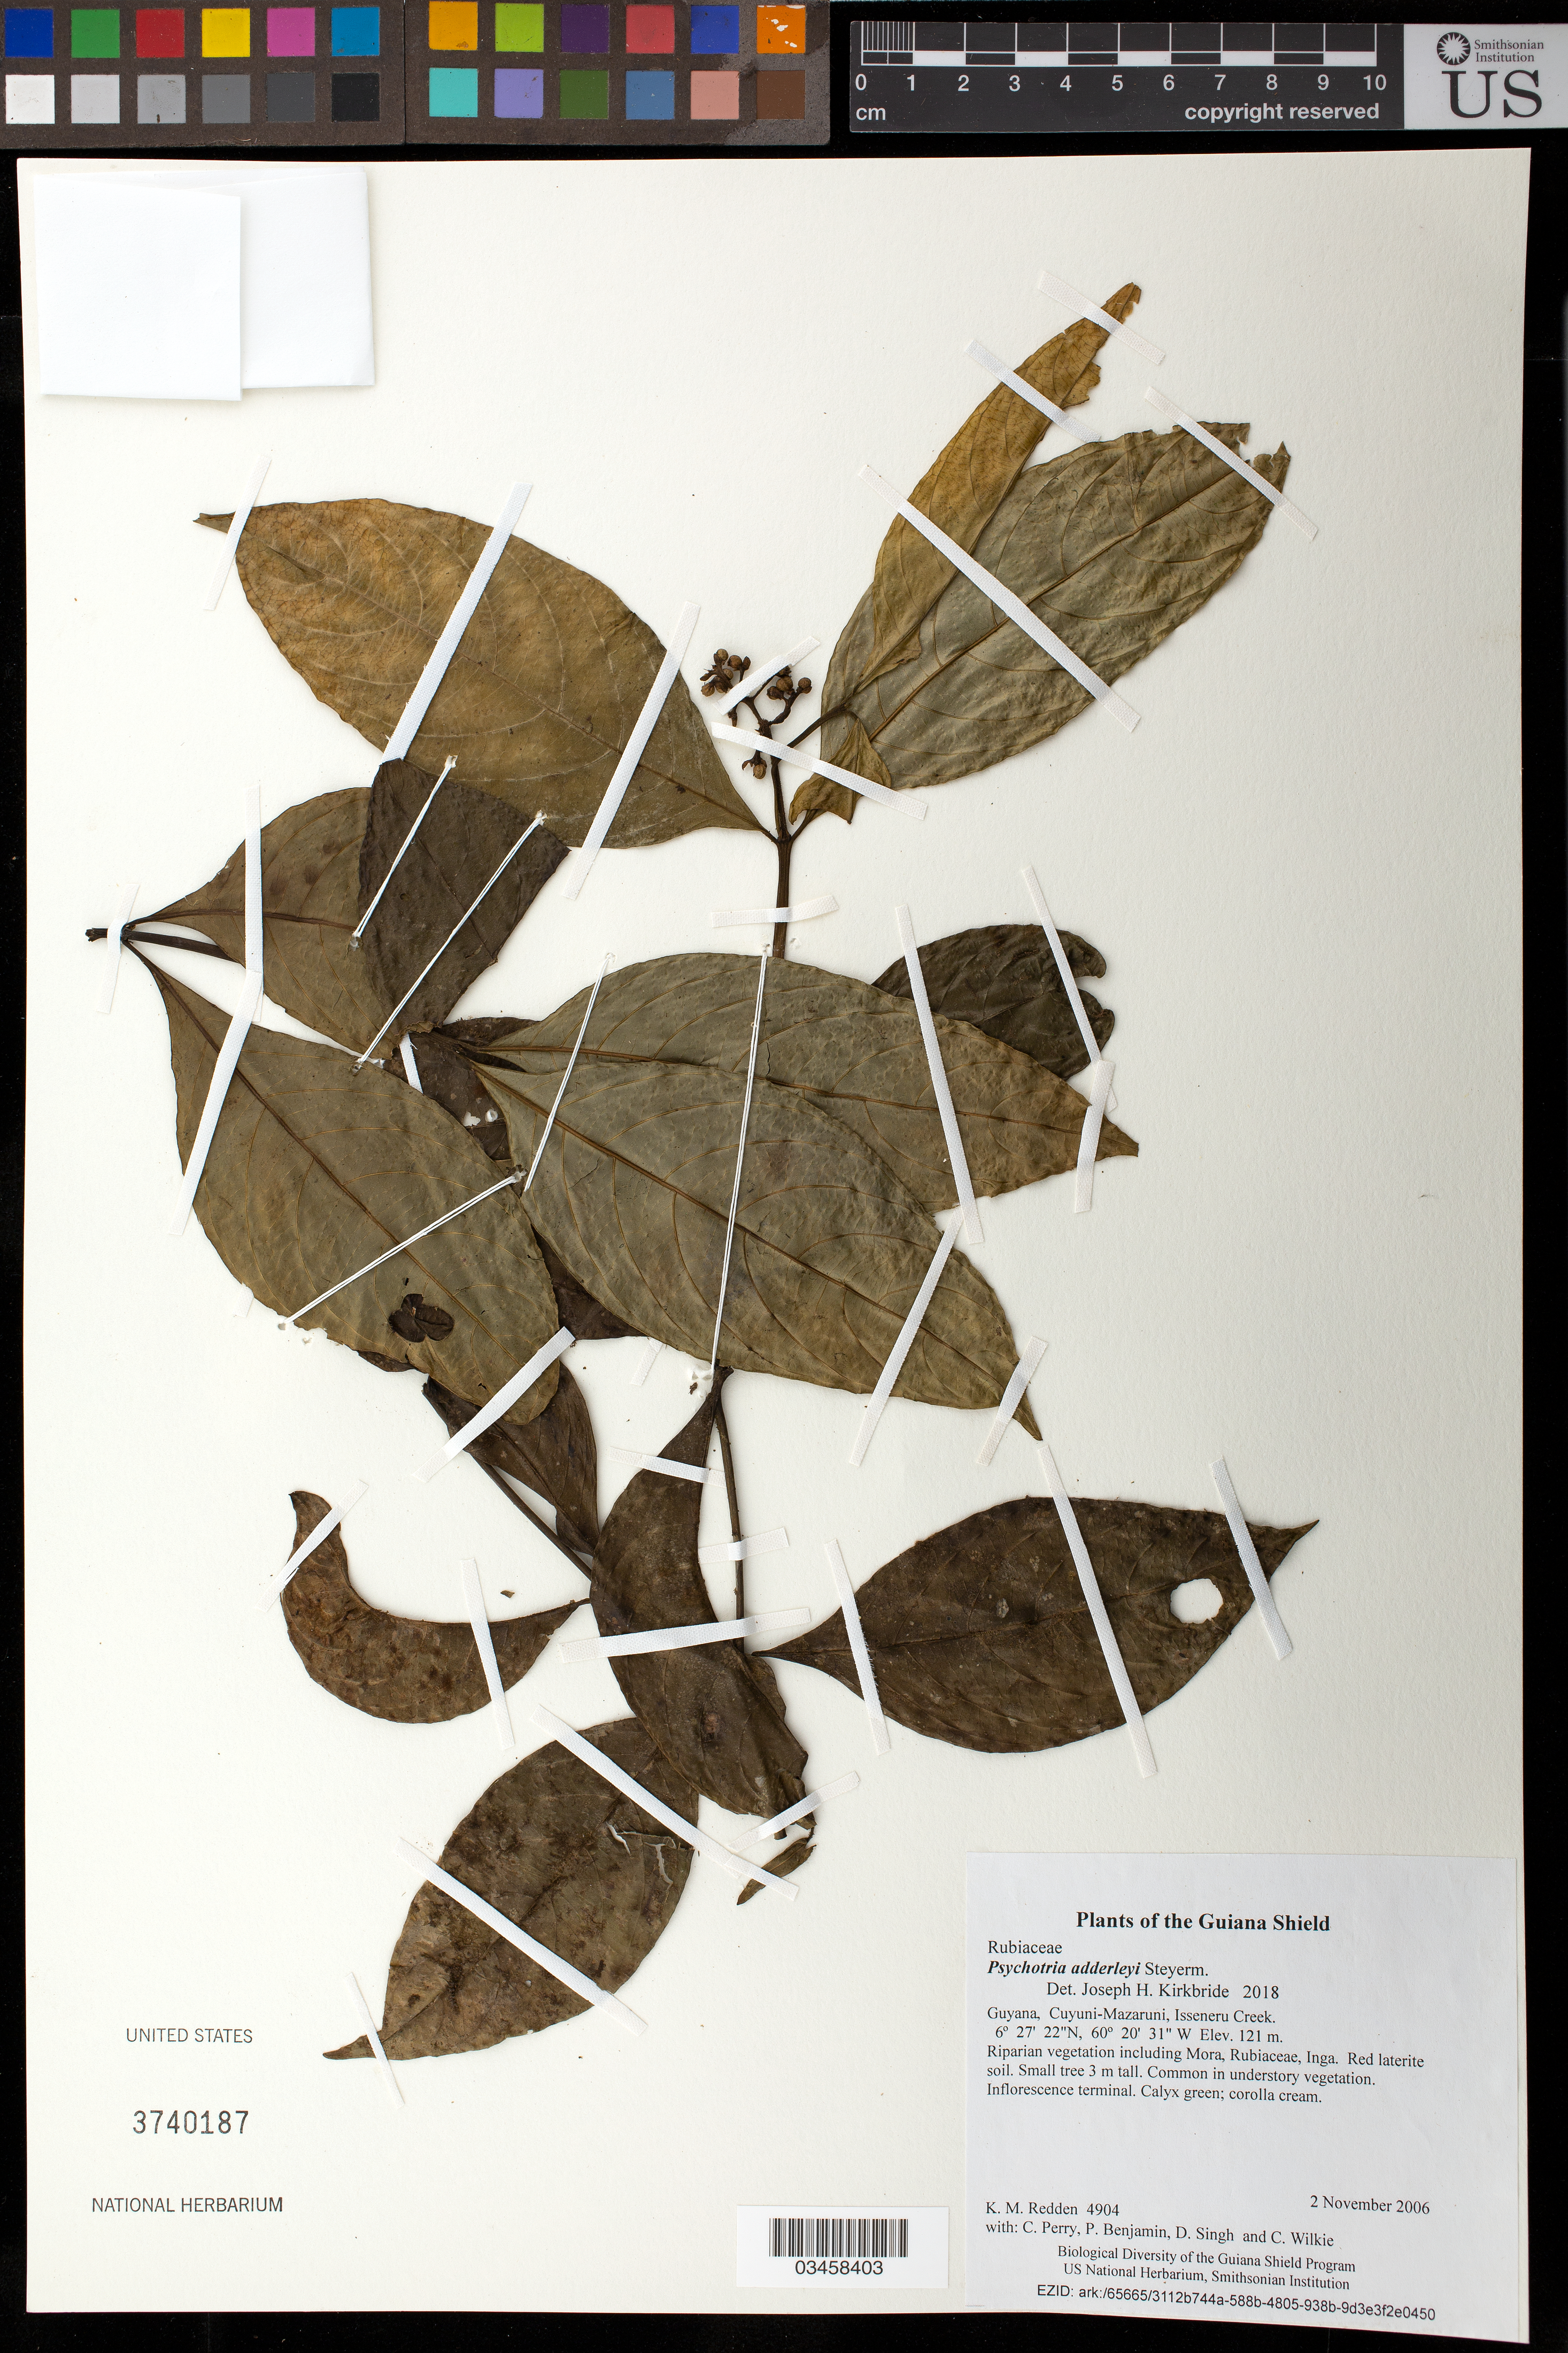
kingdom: Plantae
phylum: Tracheophyta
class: Magnoliopsida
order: Gentianales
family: Rubiaceae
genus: Psychotria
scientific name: Psychotria adderleyi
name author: Steyerm.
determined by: Kirkbride, J. H.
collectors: K. M. Redden, C. Perry, P. Benjamin, D. Singh & C. Wilkie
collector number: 4904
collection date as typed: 2 November 2006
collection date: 2006-11-02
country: Guyana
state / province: Cuyuni-Mazaruni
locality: Isseneru Creek.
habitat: Riparian vegetation including Mora, Rubiaceae, Inga. Red laterite soil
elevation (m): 121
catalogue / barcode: US 3740187